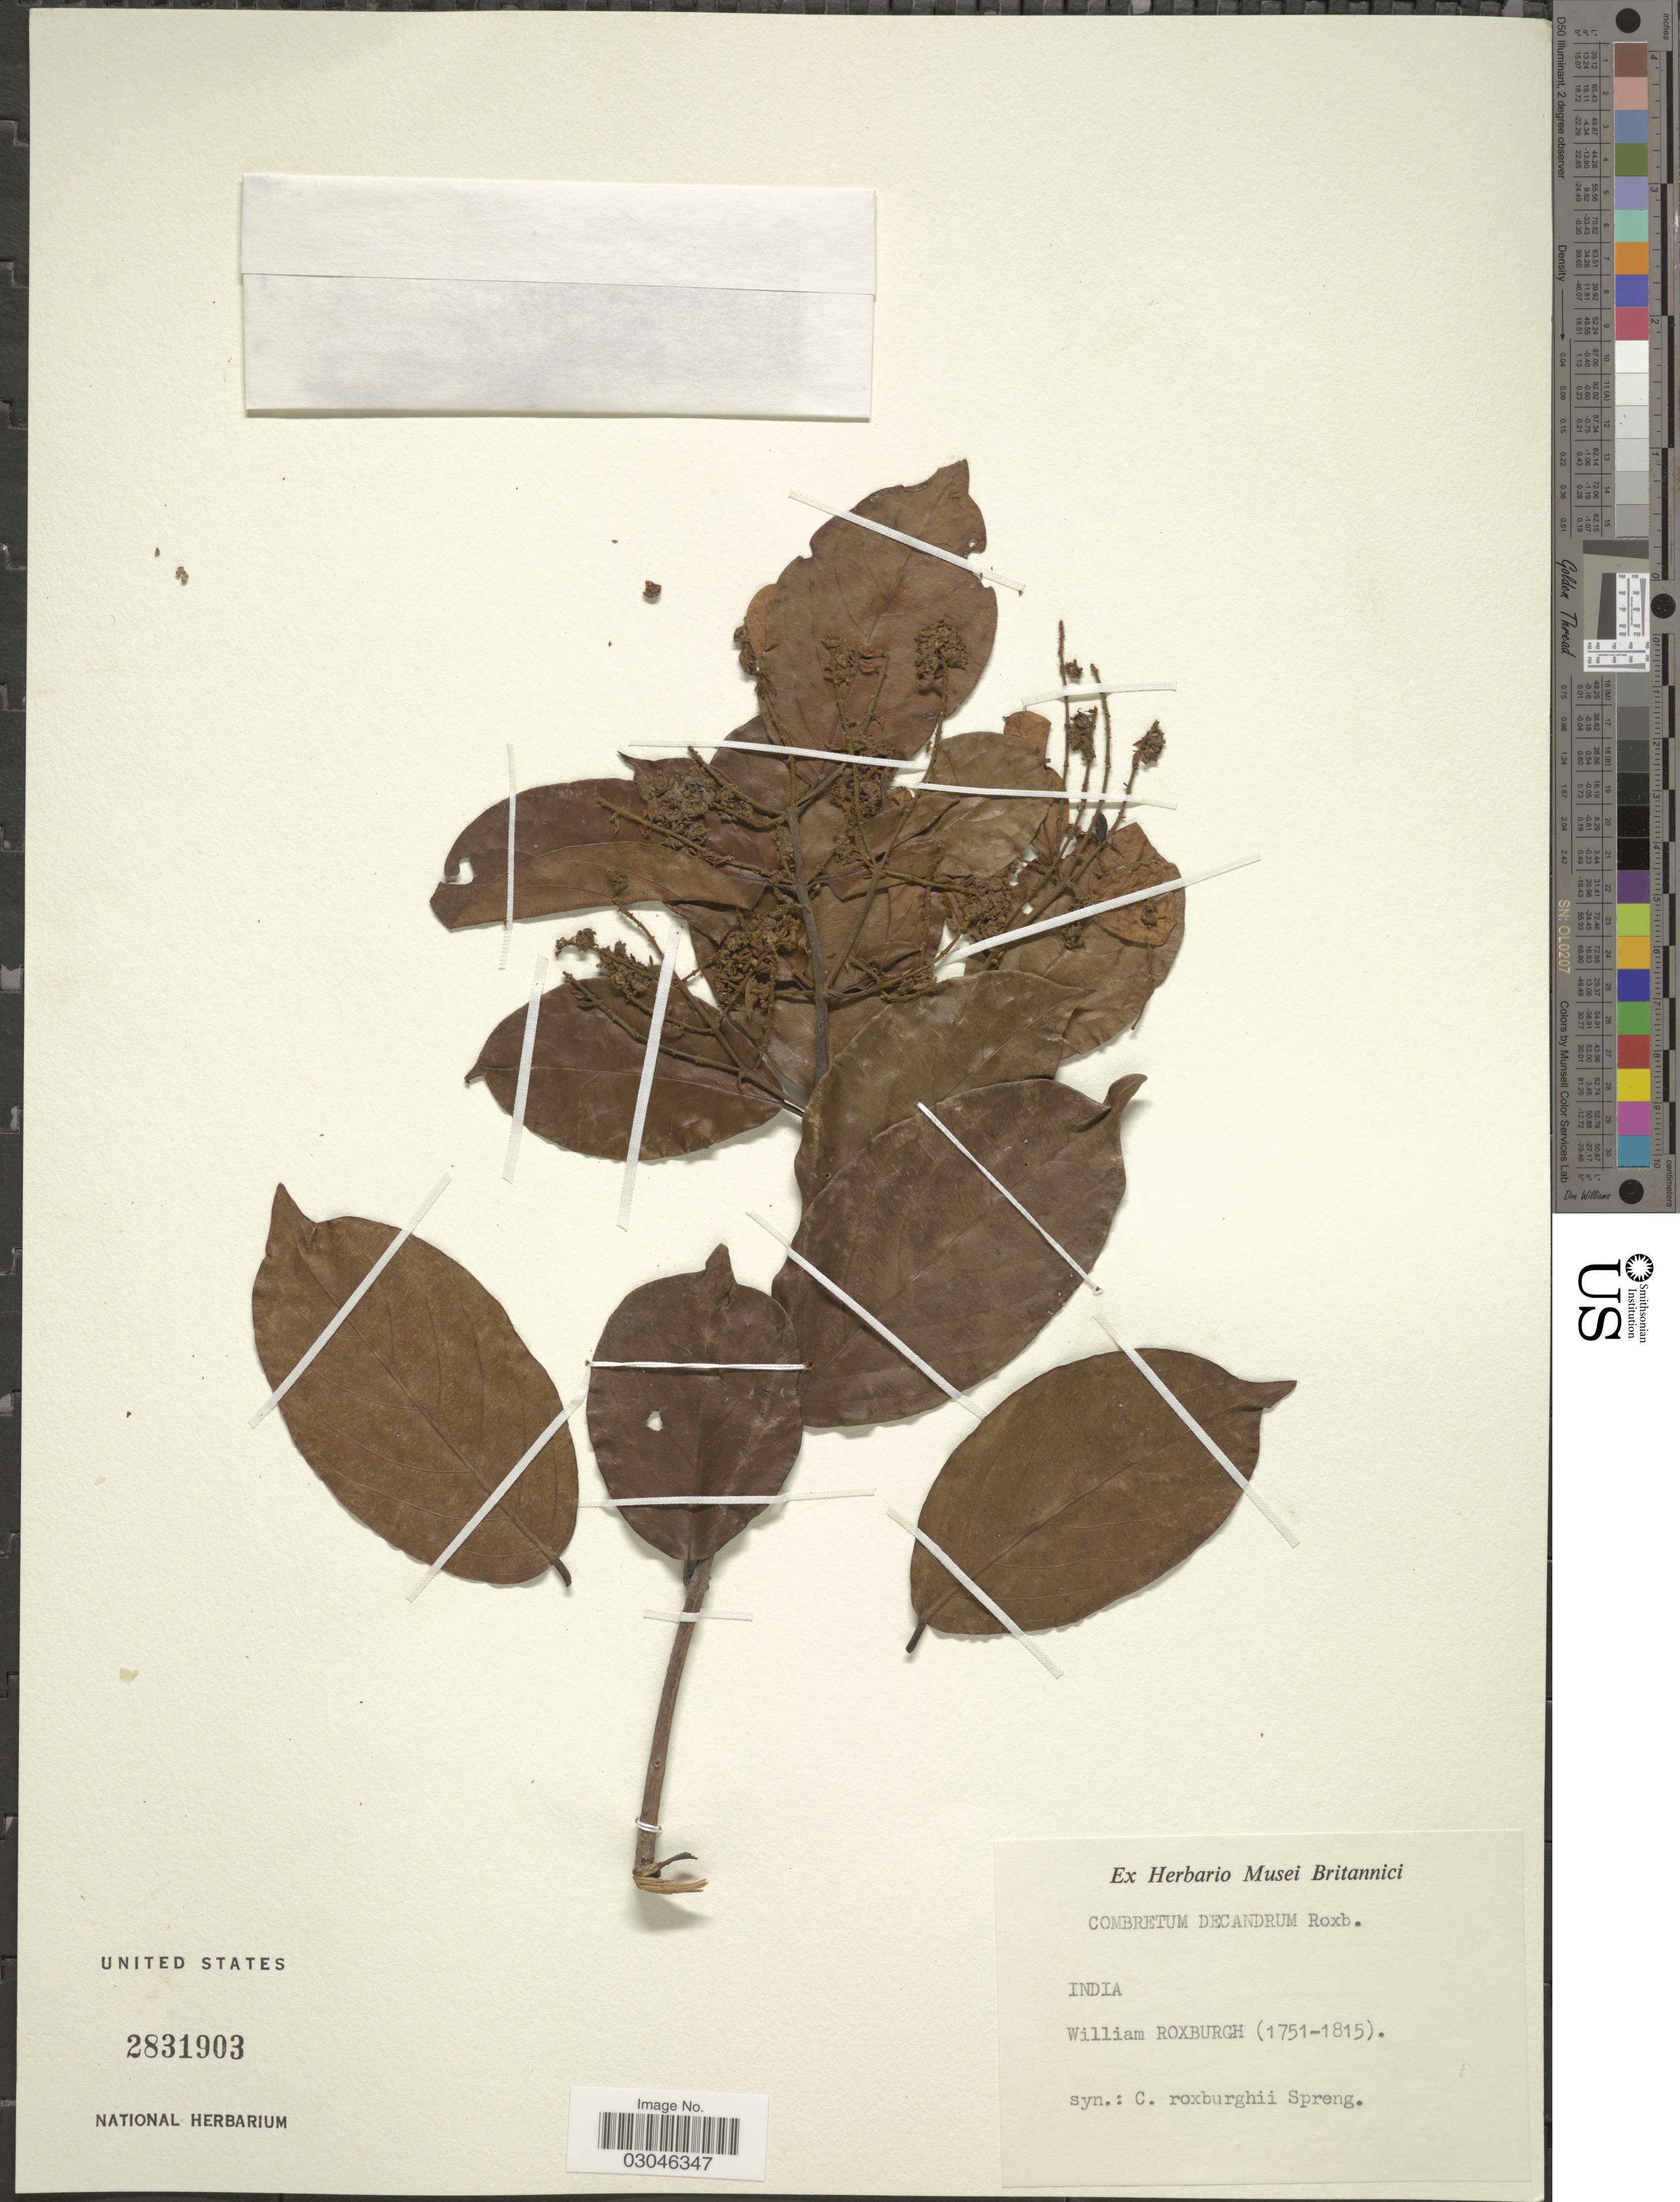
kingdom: Plantae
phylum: Tracheophyta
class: Magnoliopsida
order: Myrtales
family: Combretaceae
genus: Combretum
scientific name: Combretum decandrum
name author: Jacq.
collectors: W. Roxburgh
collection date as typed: Transcribed d/m/y: //1751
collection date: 1815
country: India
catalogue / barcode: US 2831903